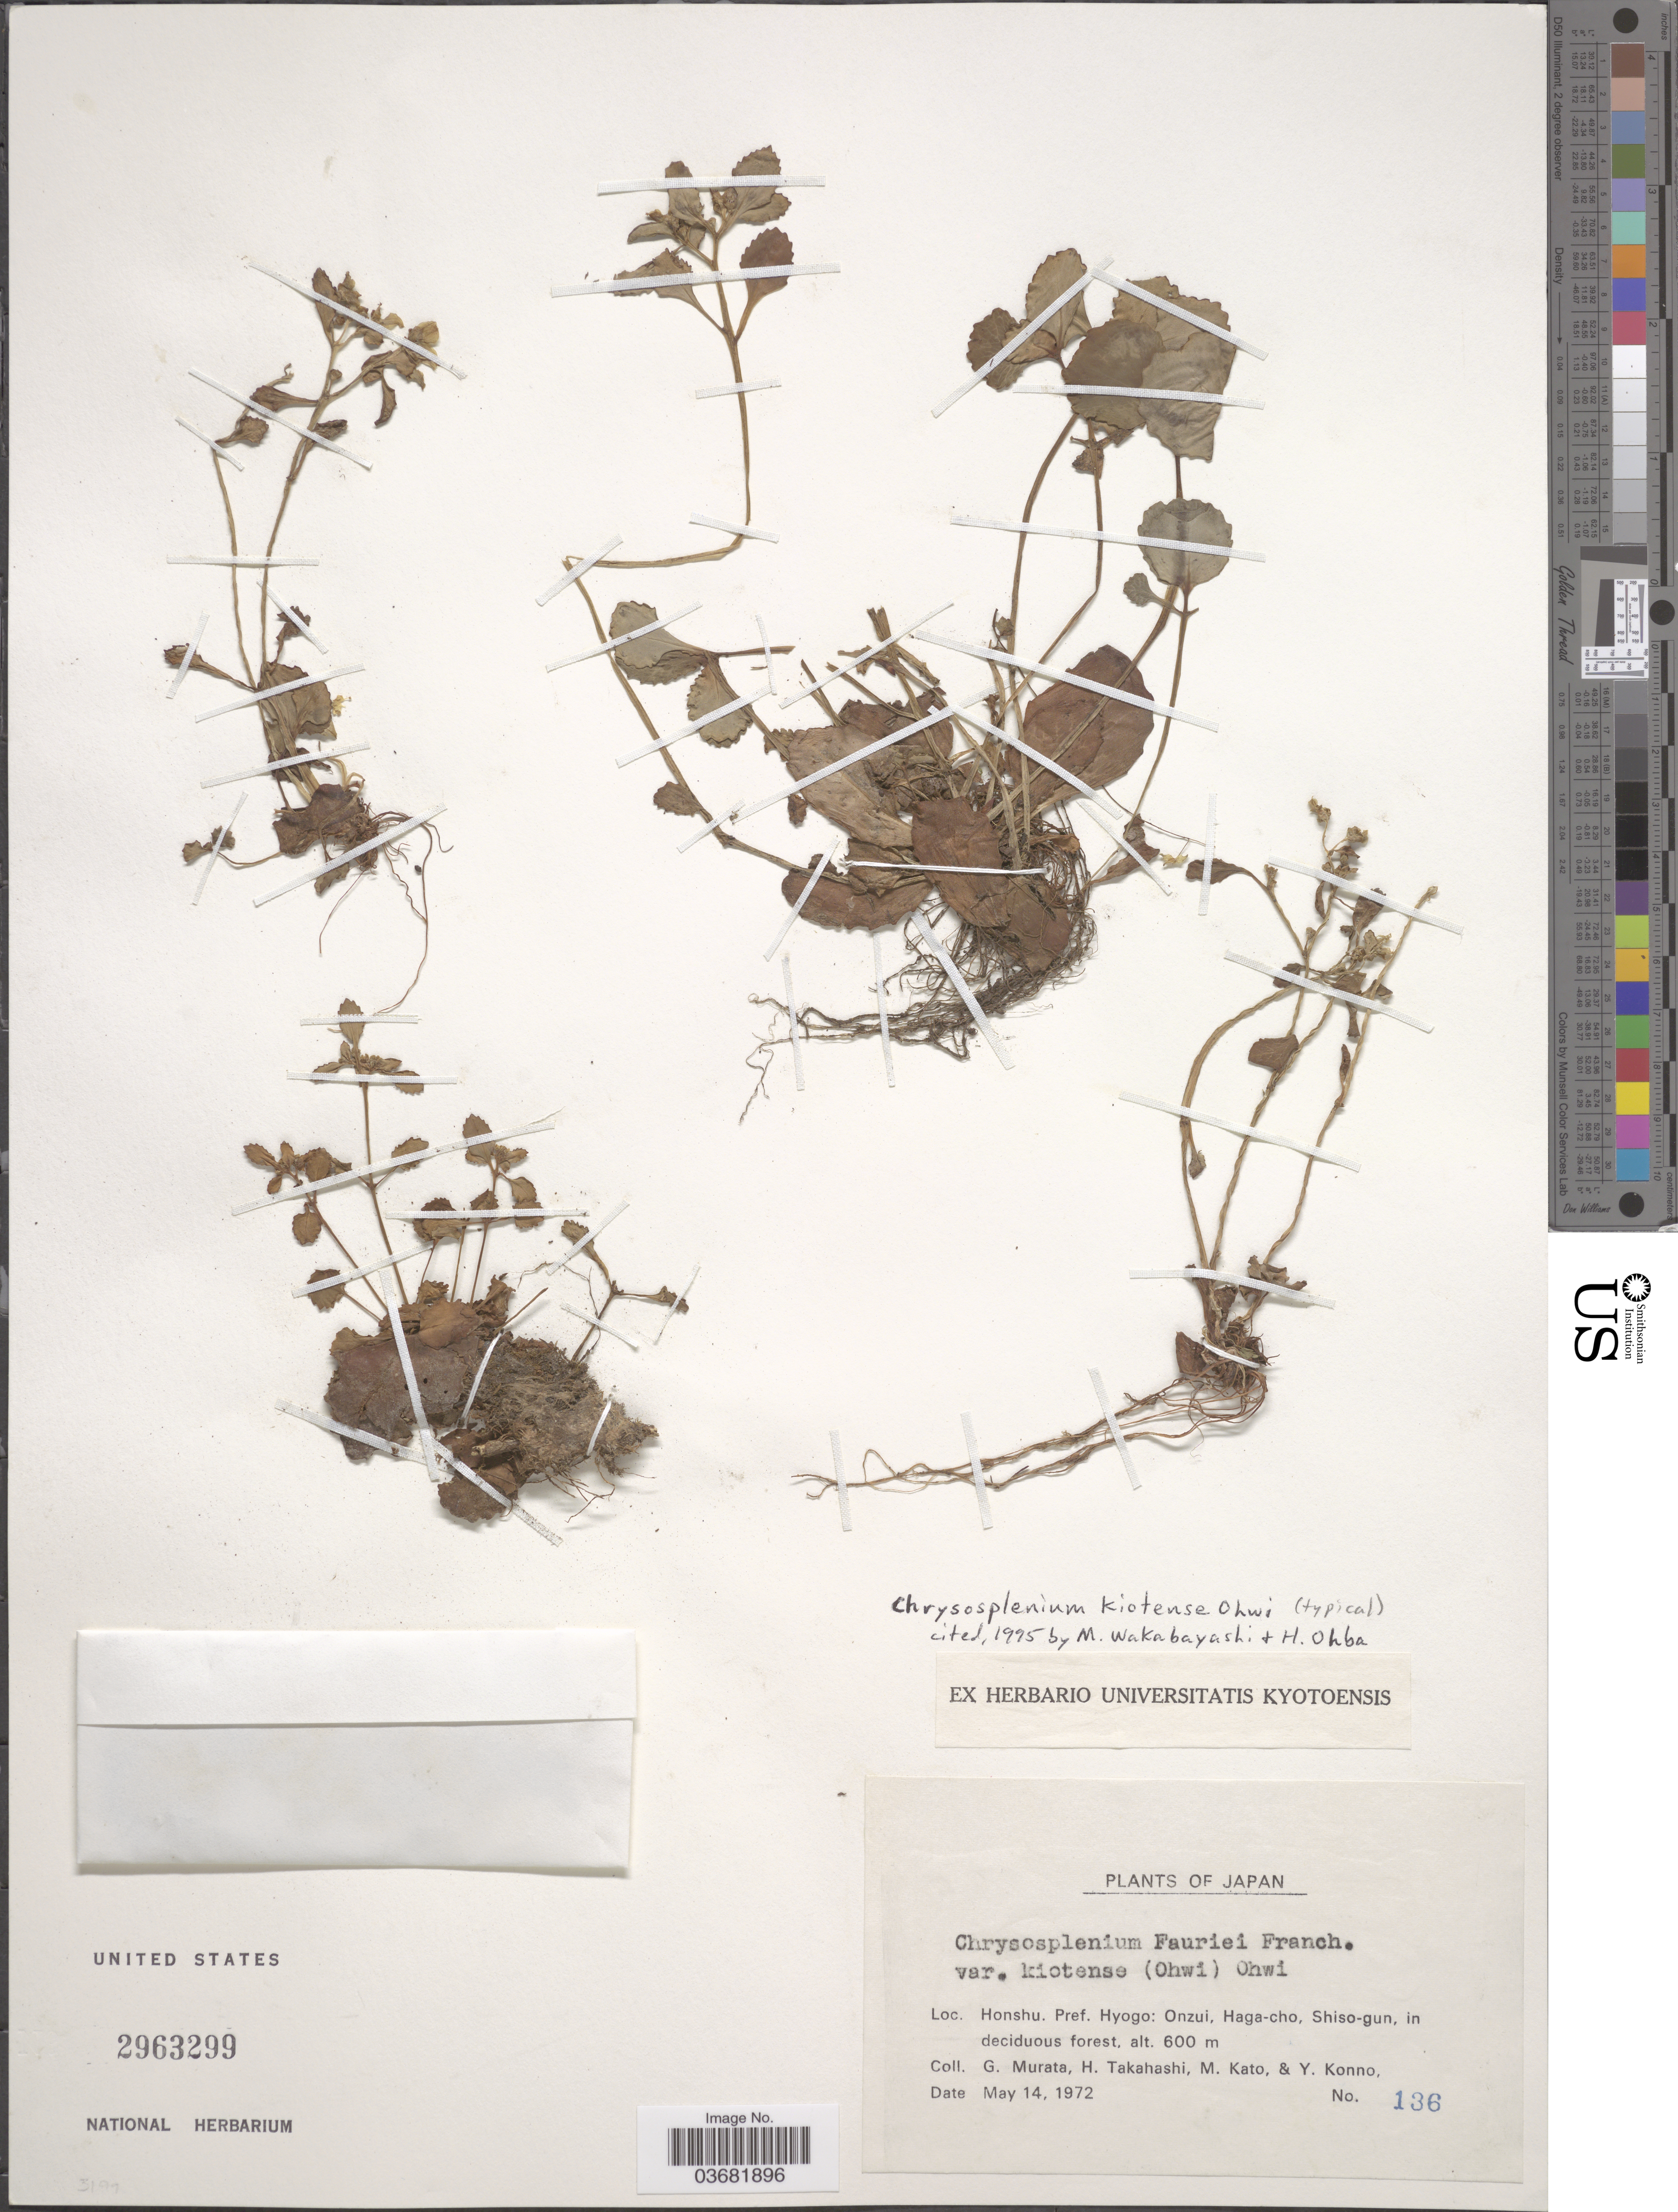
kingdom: Plantae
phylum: Tracheophyta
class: Magnoliopsida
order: Saxifragales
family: Saxifragaceae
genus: Chrysosplenium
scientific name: Chrysosplenium kiotense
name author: Ohwi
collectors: G. Murata, H. Takahashi, M. Kato & Y. Konno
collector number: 136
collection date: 1972-05-14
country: Japan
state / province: Hyogo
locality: Honshu. Pref. Hyogo: Onzui, Haga-cho, Shiso-gun.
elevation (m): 600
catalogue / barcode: US 2963299